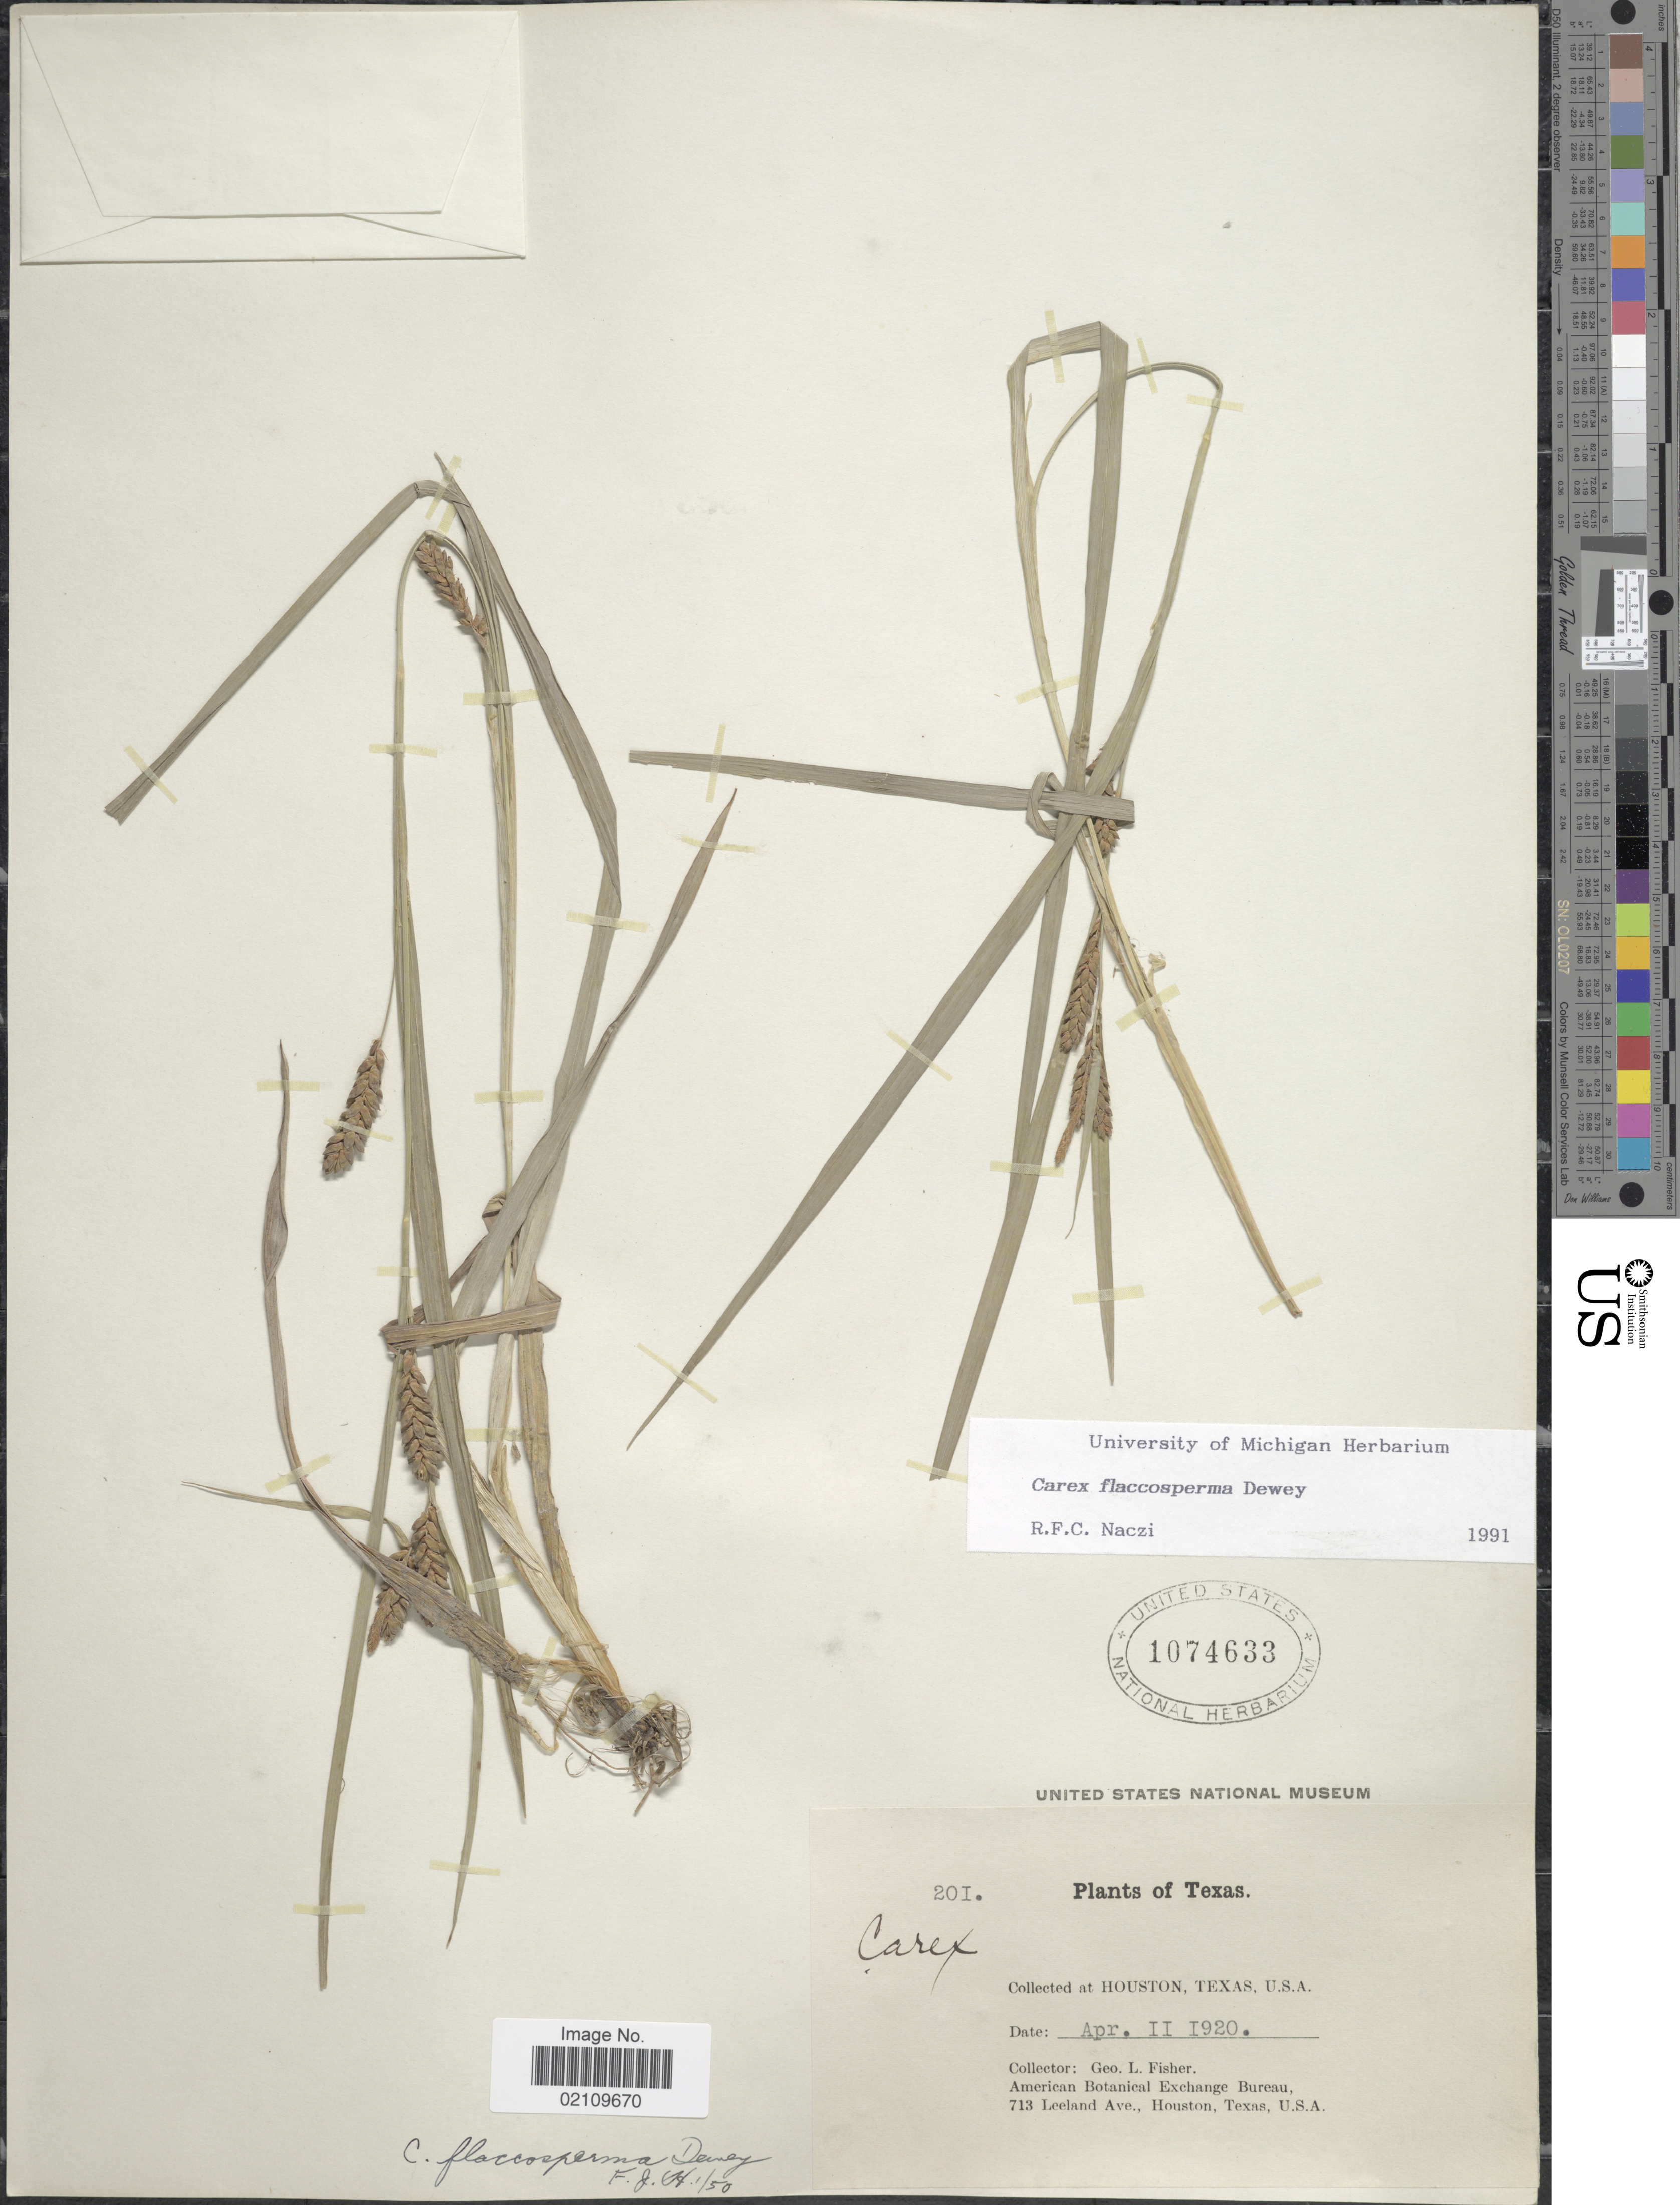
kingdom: Plantae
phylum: Tracheophyta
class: Liliopsida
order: Poales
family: Cyperaceae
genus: Carex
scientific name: Carex flaccosperma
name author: Dewey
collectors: G. L. Fisher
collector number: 201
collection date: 1920-04-11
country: United States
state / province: Texas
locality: Houston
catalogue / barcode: US 1074633